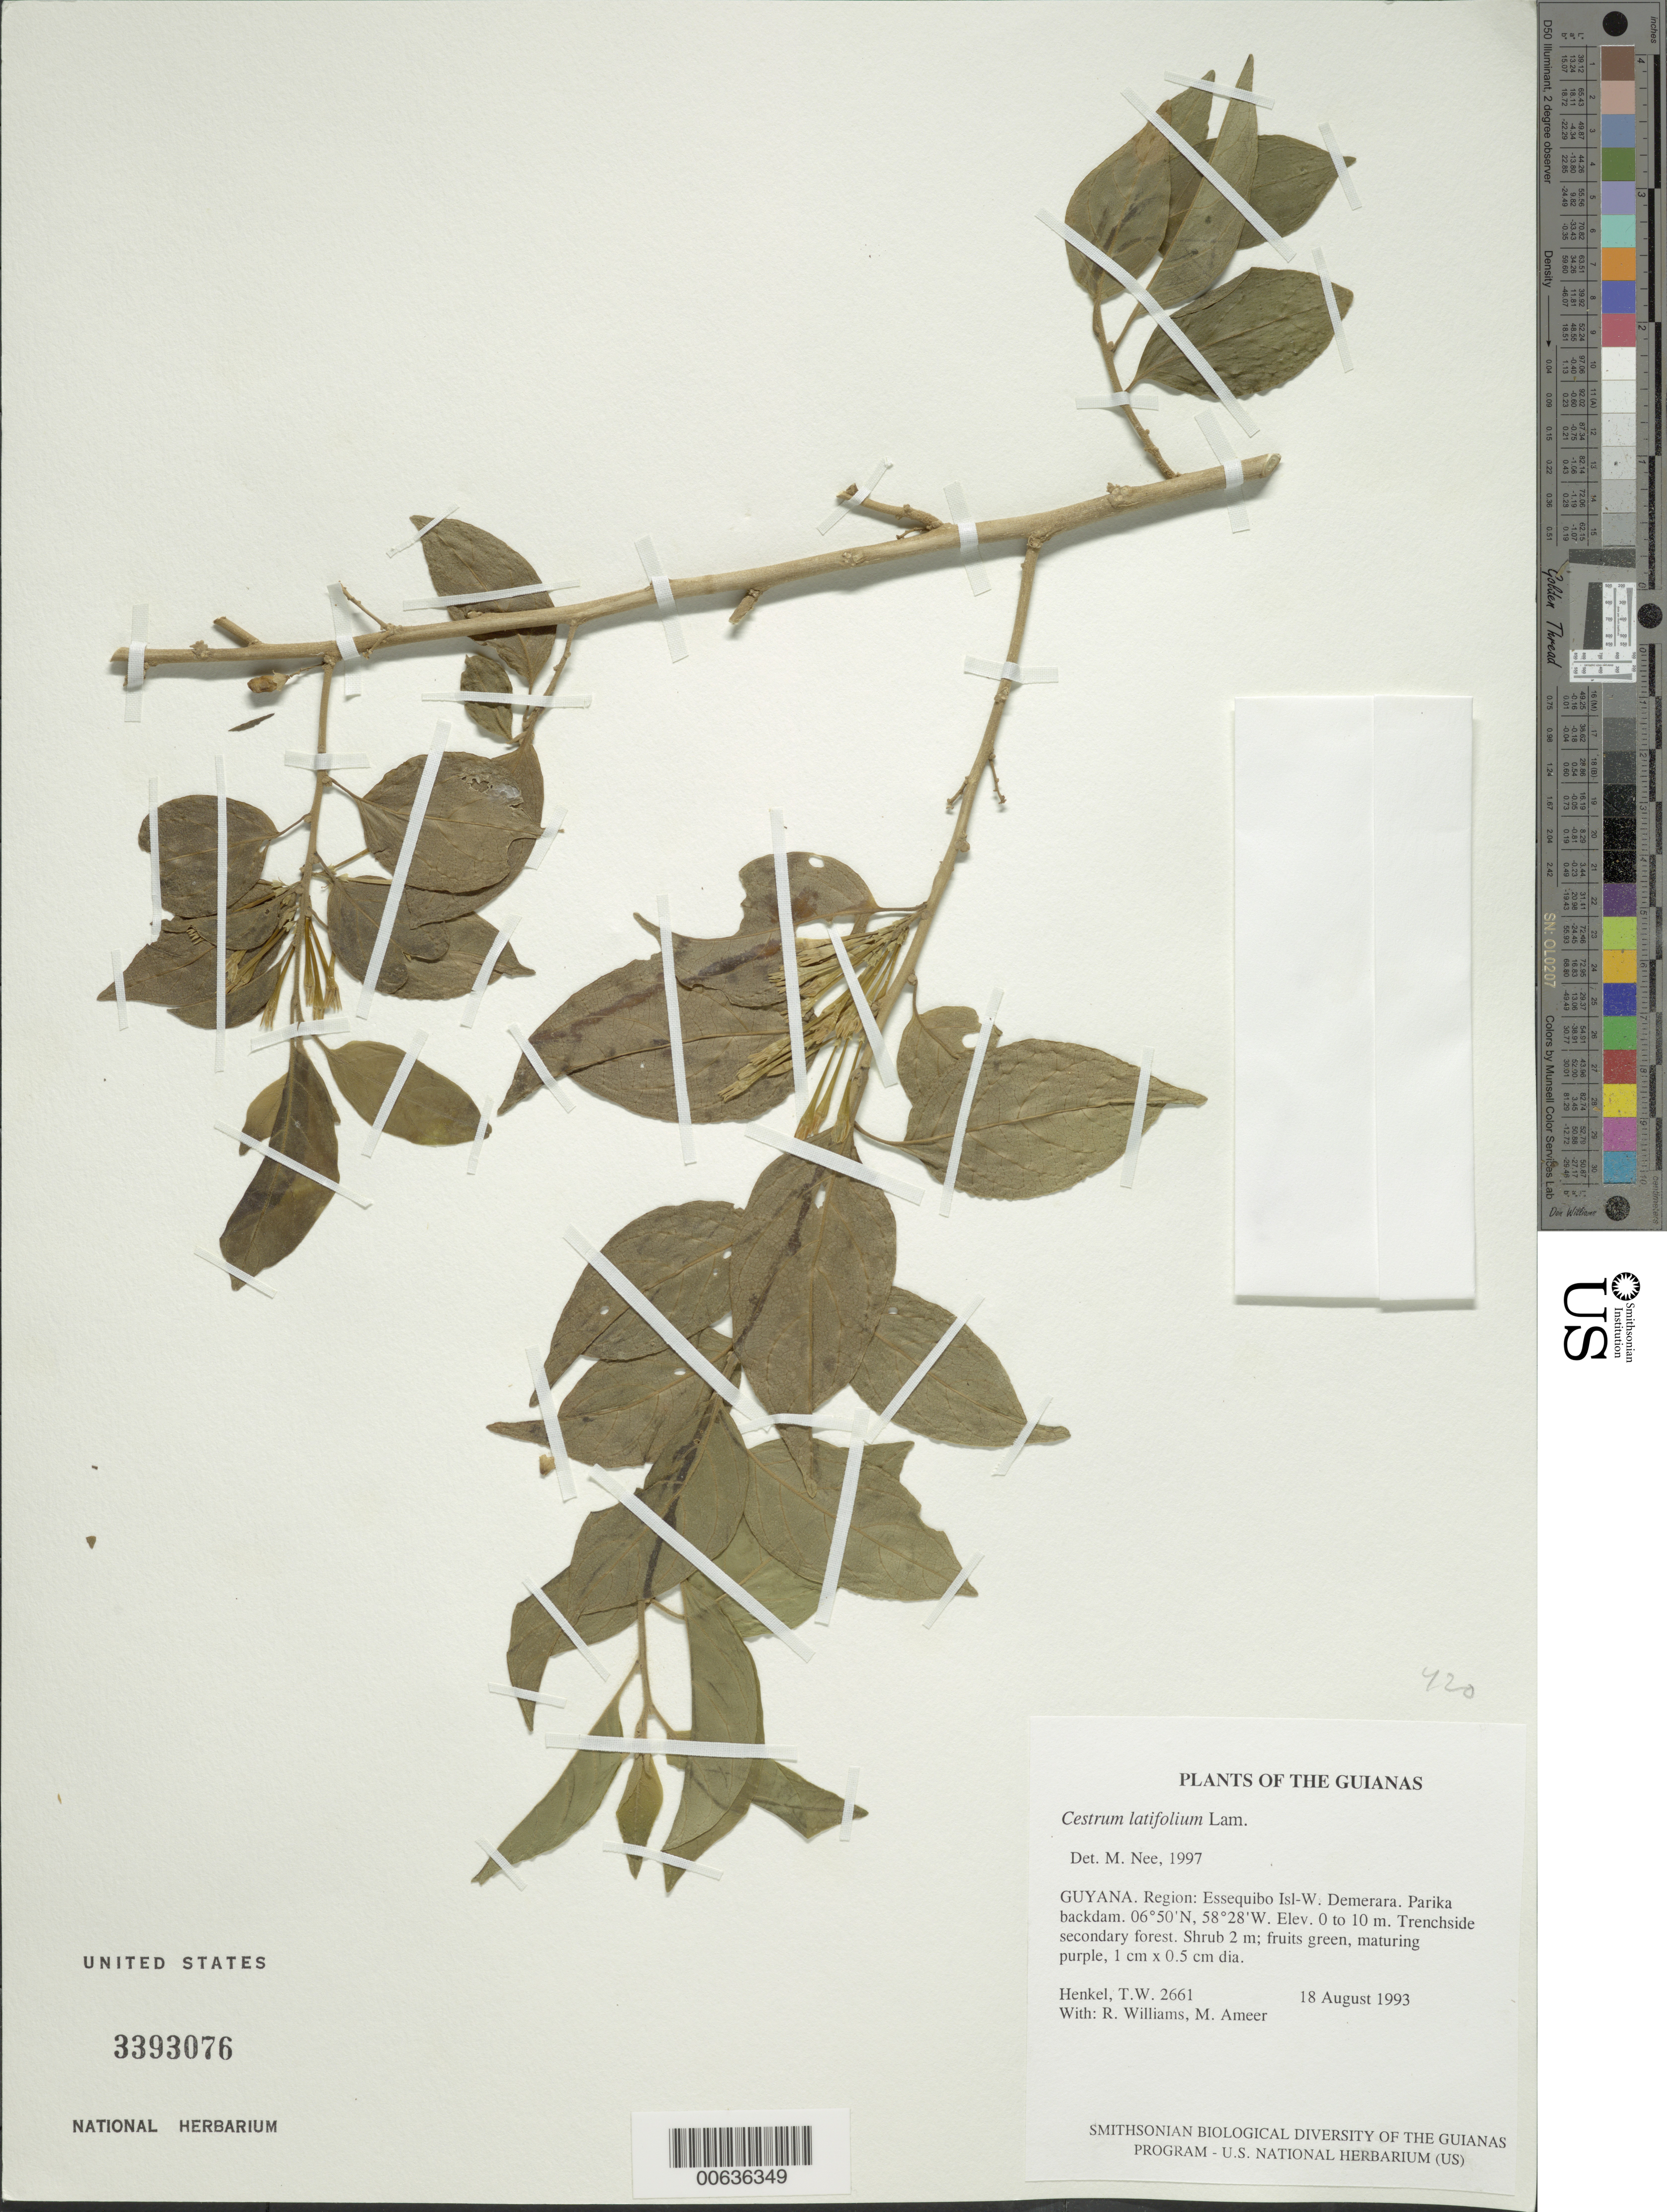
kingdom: Plantae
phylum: Tracheophyta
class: Magnoliopsida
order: Solanales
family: Solanaceae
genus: Cestrum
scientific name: Cestrum latifolium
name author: Lam.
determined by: Nee, Michael H.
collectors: T. Henkel, R. Williams & M. Ameer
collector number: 2661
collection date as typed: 18 August 1993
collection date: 1993-08-18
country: Guyana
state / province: Essequibo Isl-W. Demerara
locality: Parika backdam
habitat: Trenchside secondary forest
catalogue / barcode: US 3393076